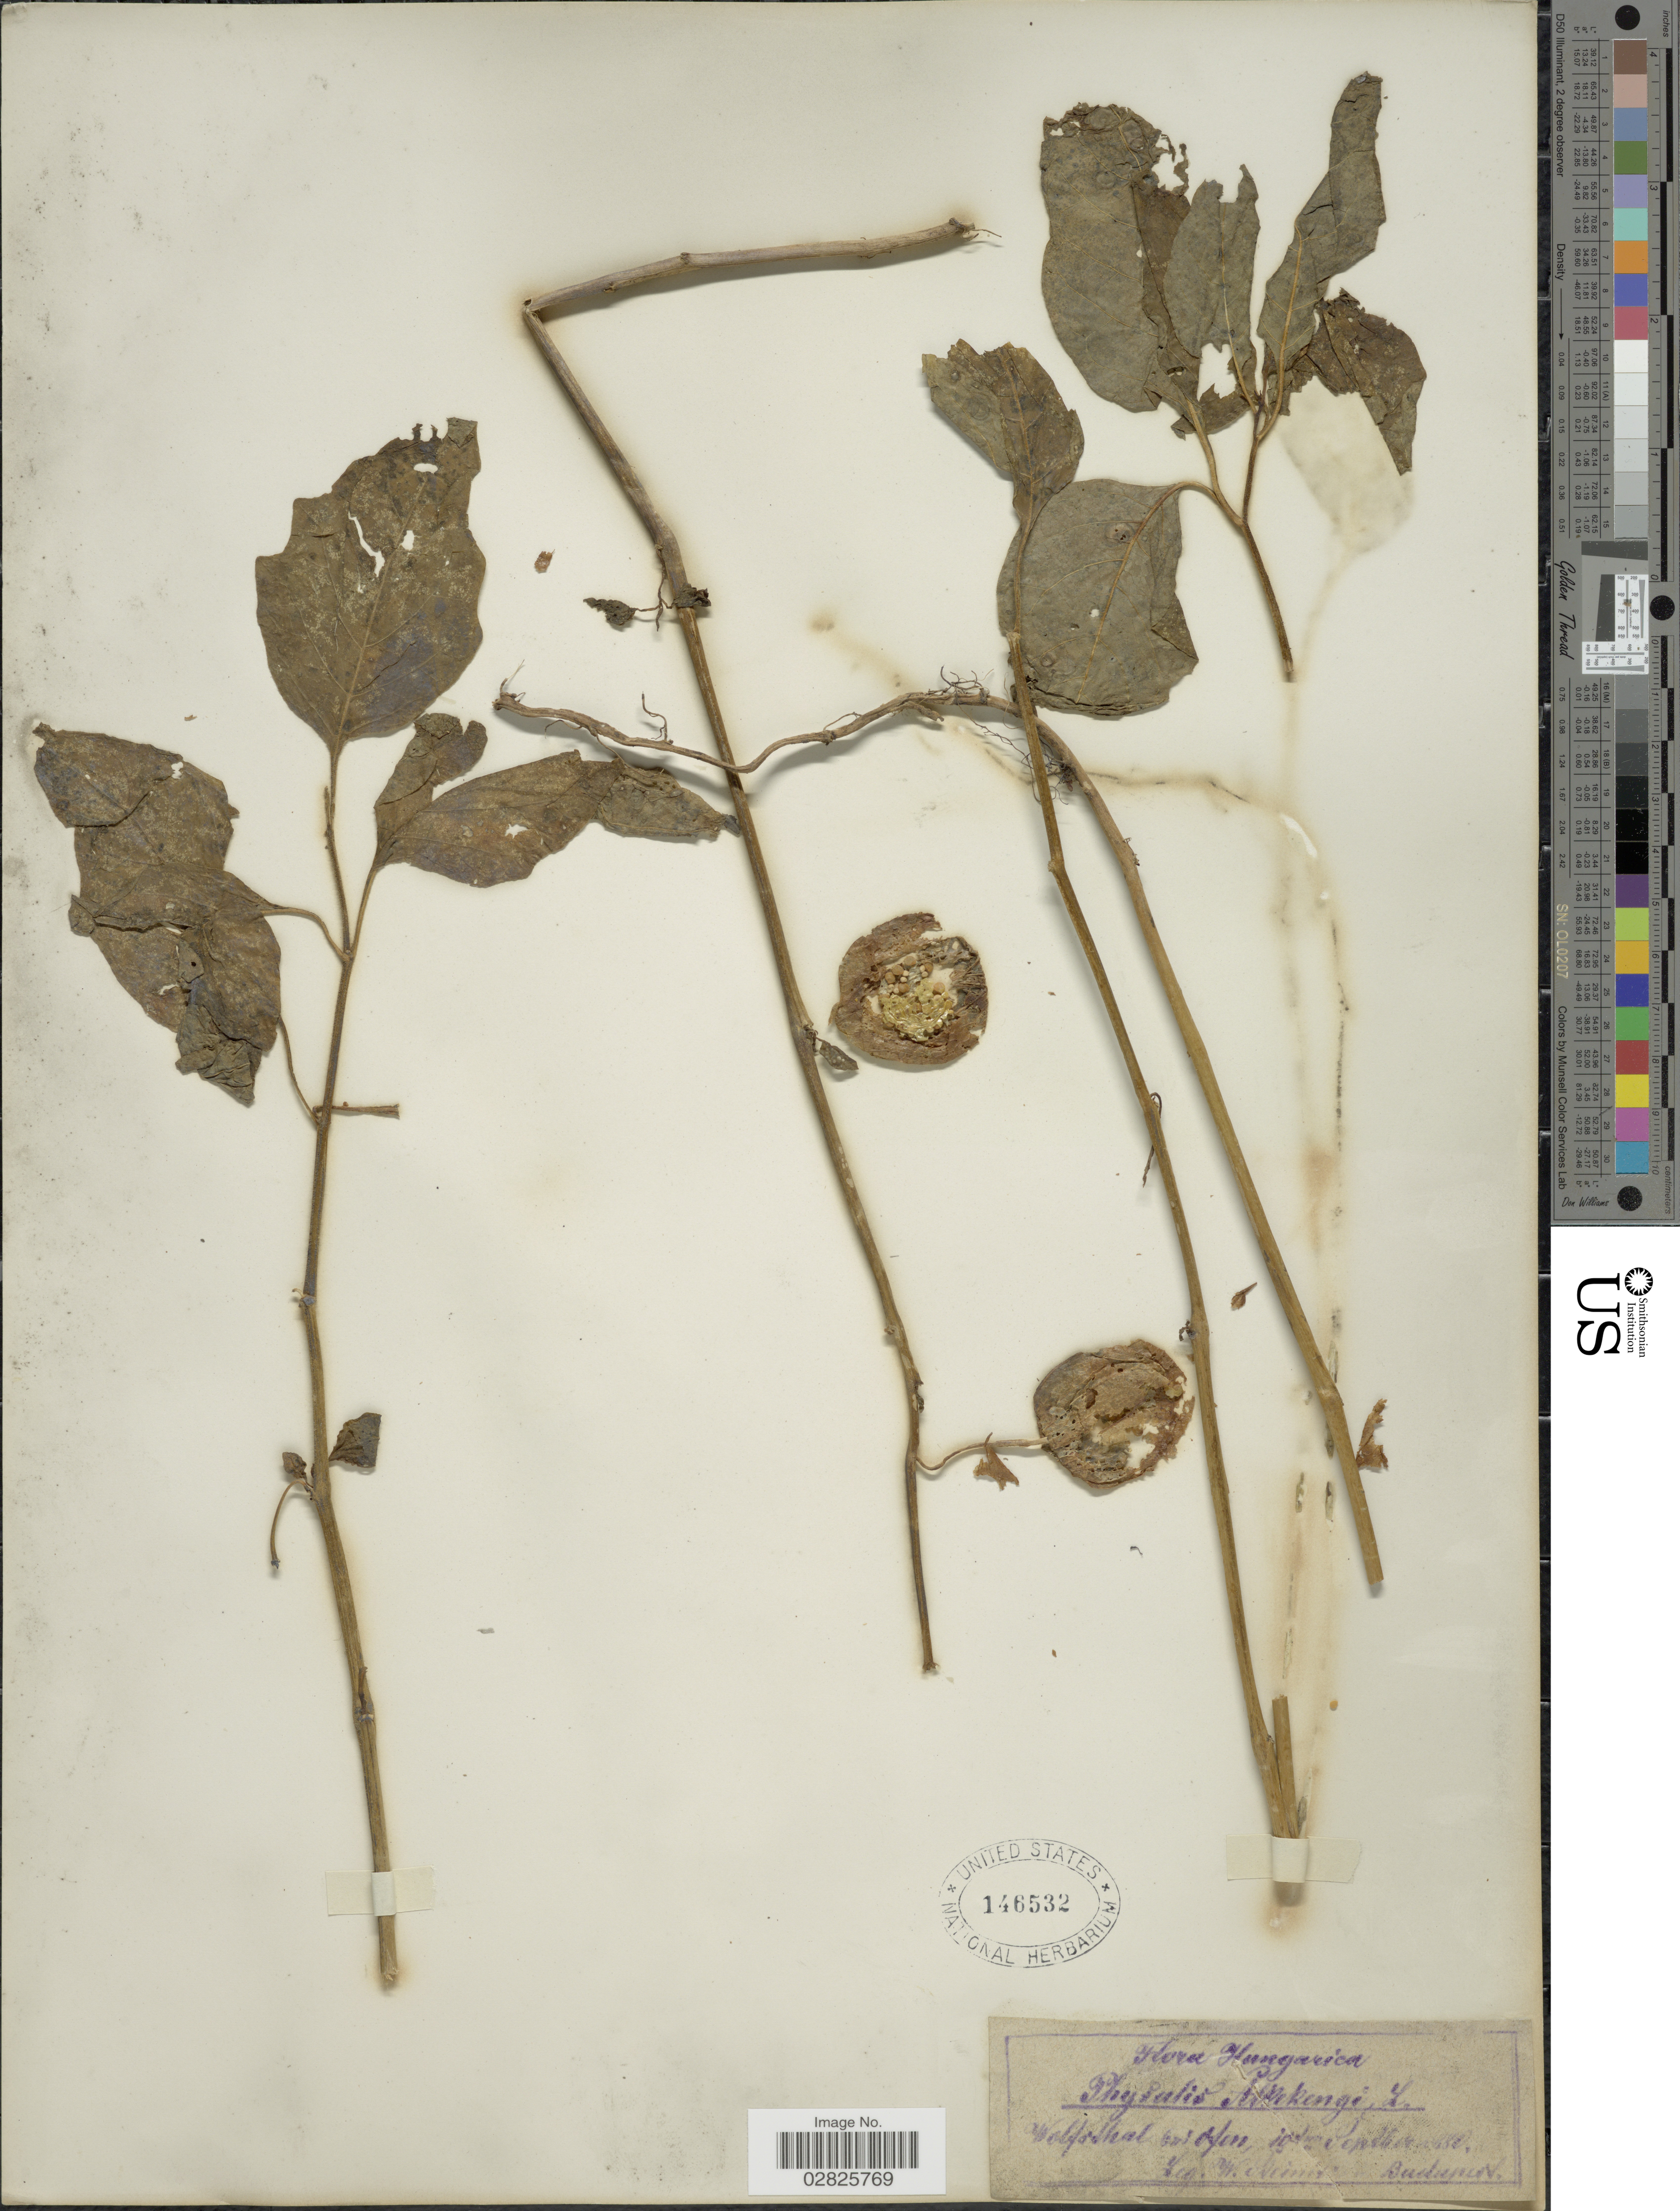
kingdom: Plantae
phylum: Tracheophyta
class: Magnoliopsida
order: Solanales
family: Solanaceae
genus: Physalis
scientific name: Physalis alkekengi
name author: L.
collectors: W. Steinitz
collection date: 1880-09-19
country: Hungary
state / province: Budapest, Capital District of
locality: Wolfsthal gwofen, iodze Septherinso. [interpreted]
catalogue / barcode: US 146532